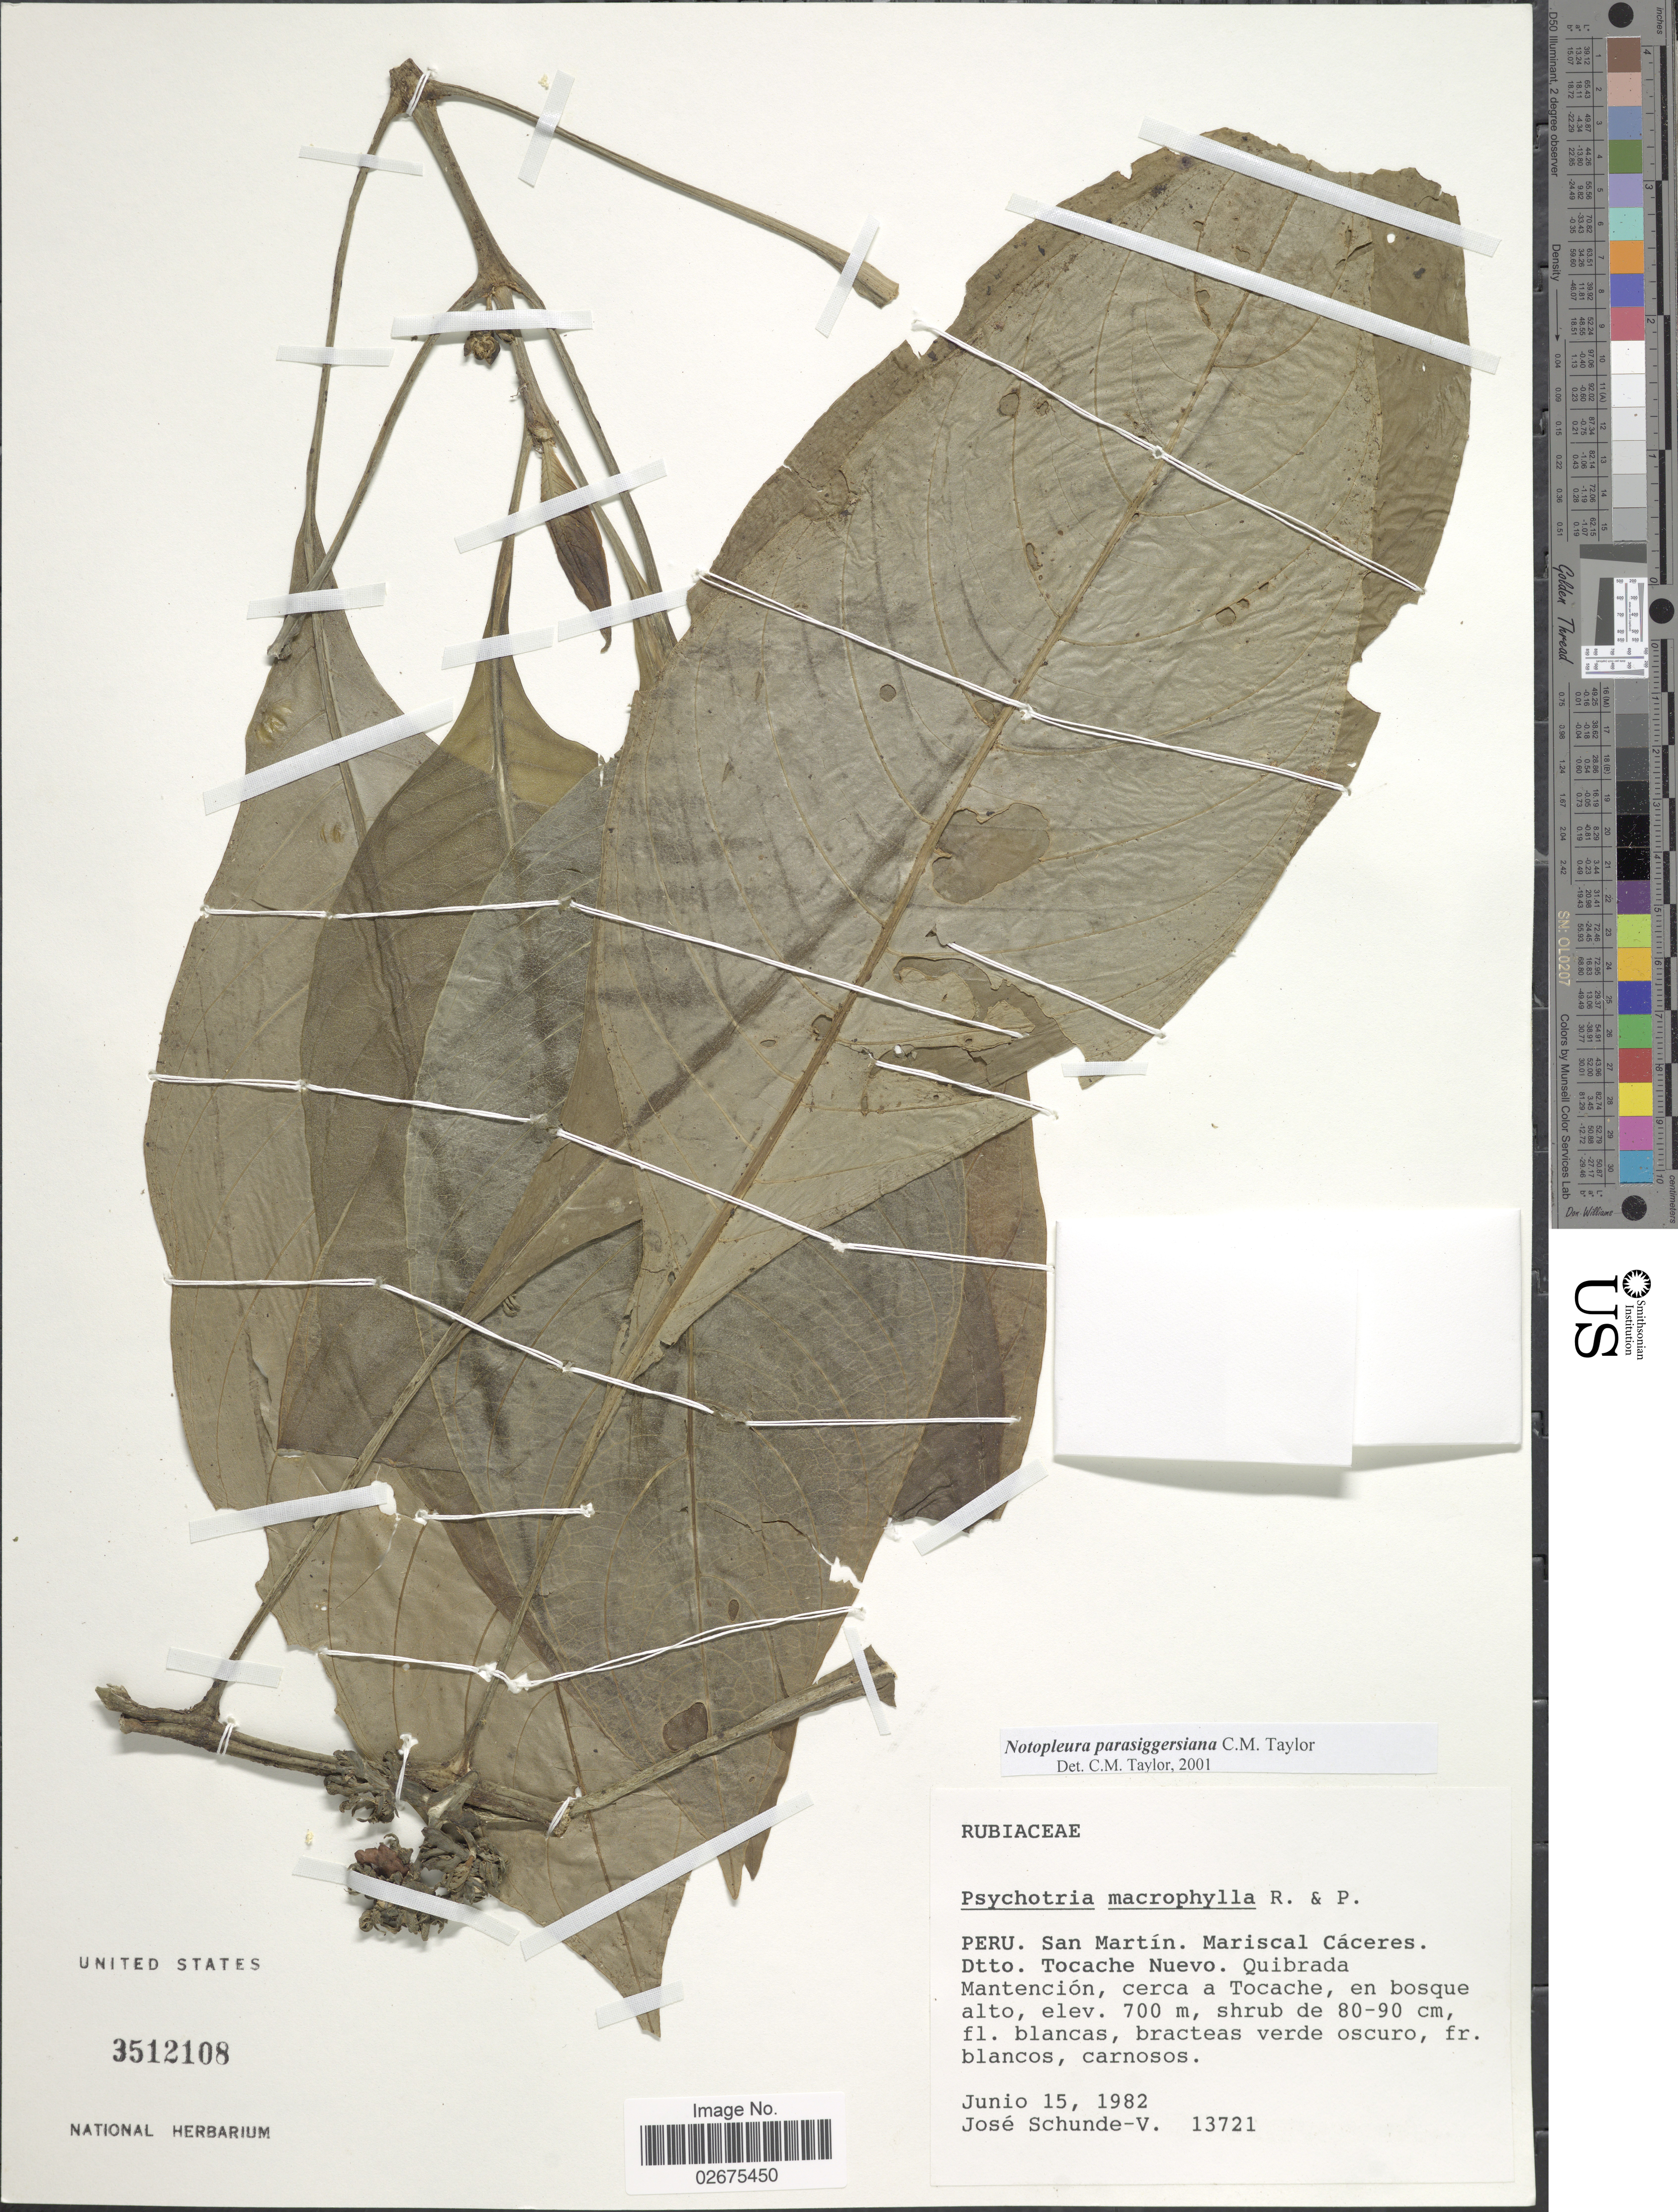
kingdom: Plantae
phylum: Tracheophyta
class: Magnoliopsida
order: Gentianales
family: Rubiaceae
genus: Notopleura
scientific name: Notopleura parasiggersiana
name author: C.M. Taylor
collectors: J. Schunke Vigo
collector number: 13721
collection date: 1982-06-15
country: Peru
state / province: San Martín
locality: Mariscal Caceres. Dtto. Tocache Nuevo. Quibrada Mantencion, cerca a Tocache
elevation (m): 700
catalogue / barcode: US 3512108